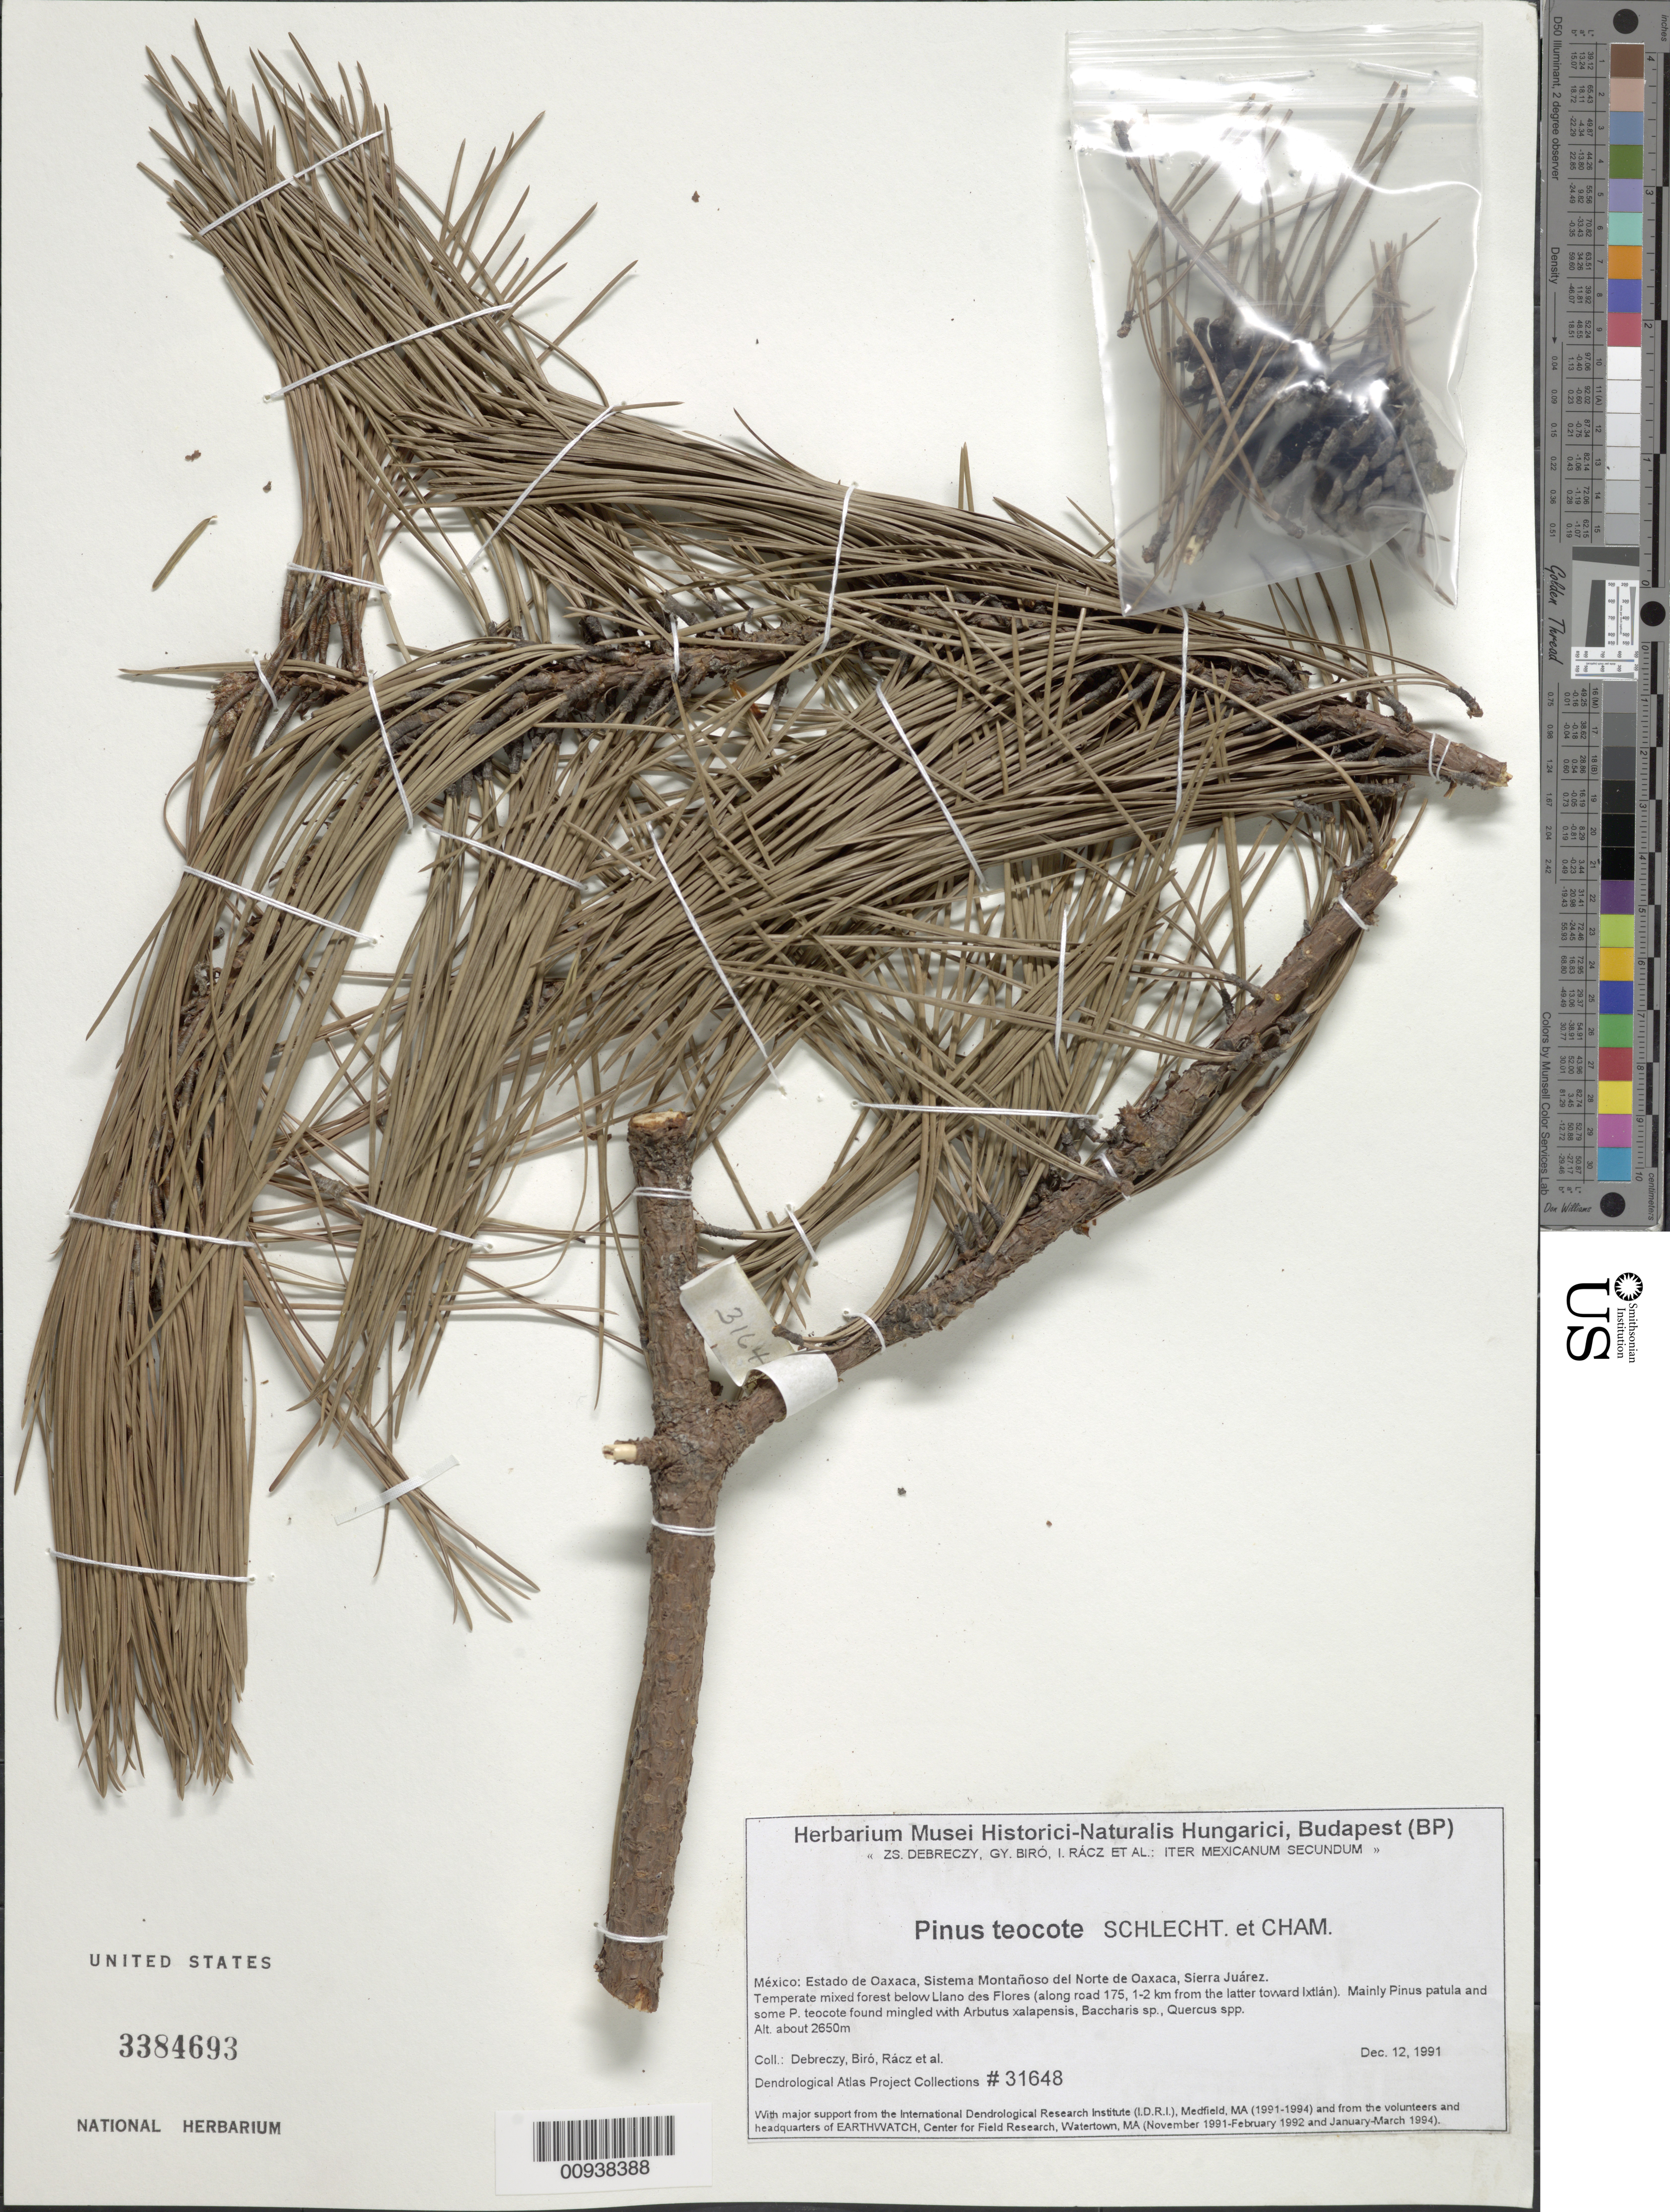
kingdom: Plantae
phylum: Tracheophyta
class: Pinopsida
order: Pinales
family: Pinaceae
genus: Pinus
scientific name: Pinus teocote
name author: Schltdl. & Cham.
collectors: Z. Debreczy, G. Biro, I. Rácz & et al.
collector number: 31648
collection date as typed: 12 Dec 1991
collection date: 1991-12-12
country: Mexico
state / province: Oaxaca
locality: Below Llano des [sic possibly de las] Flores (along road 175, 1-2 km. from the latter toward Ixtlán). Sistema Montañoso del Norte de Oaxaca, Sierra Juárez.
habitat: Temperate mixed forest. Mainly Pinus patula and some P. teocote found mingled with Arbutus xalapensis, Baccharis sp., Quercus spp.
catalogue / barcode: US 3384693